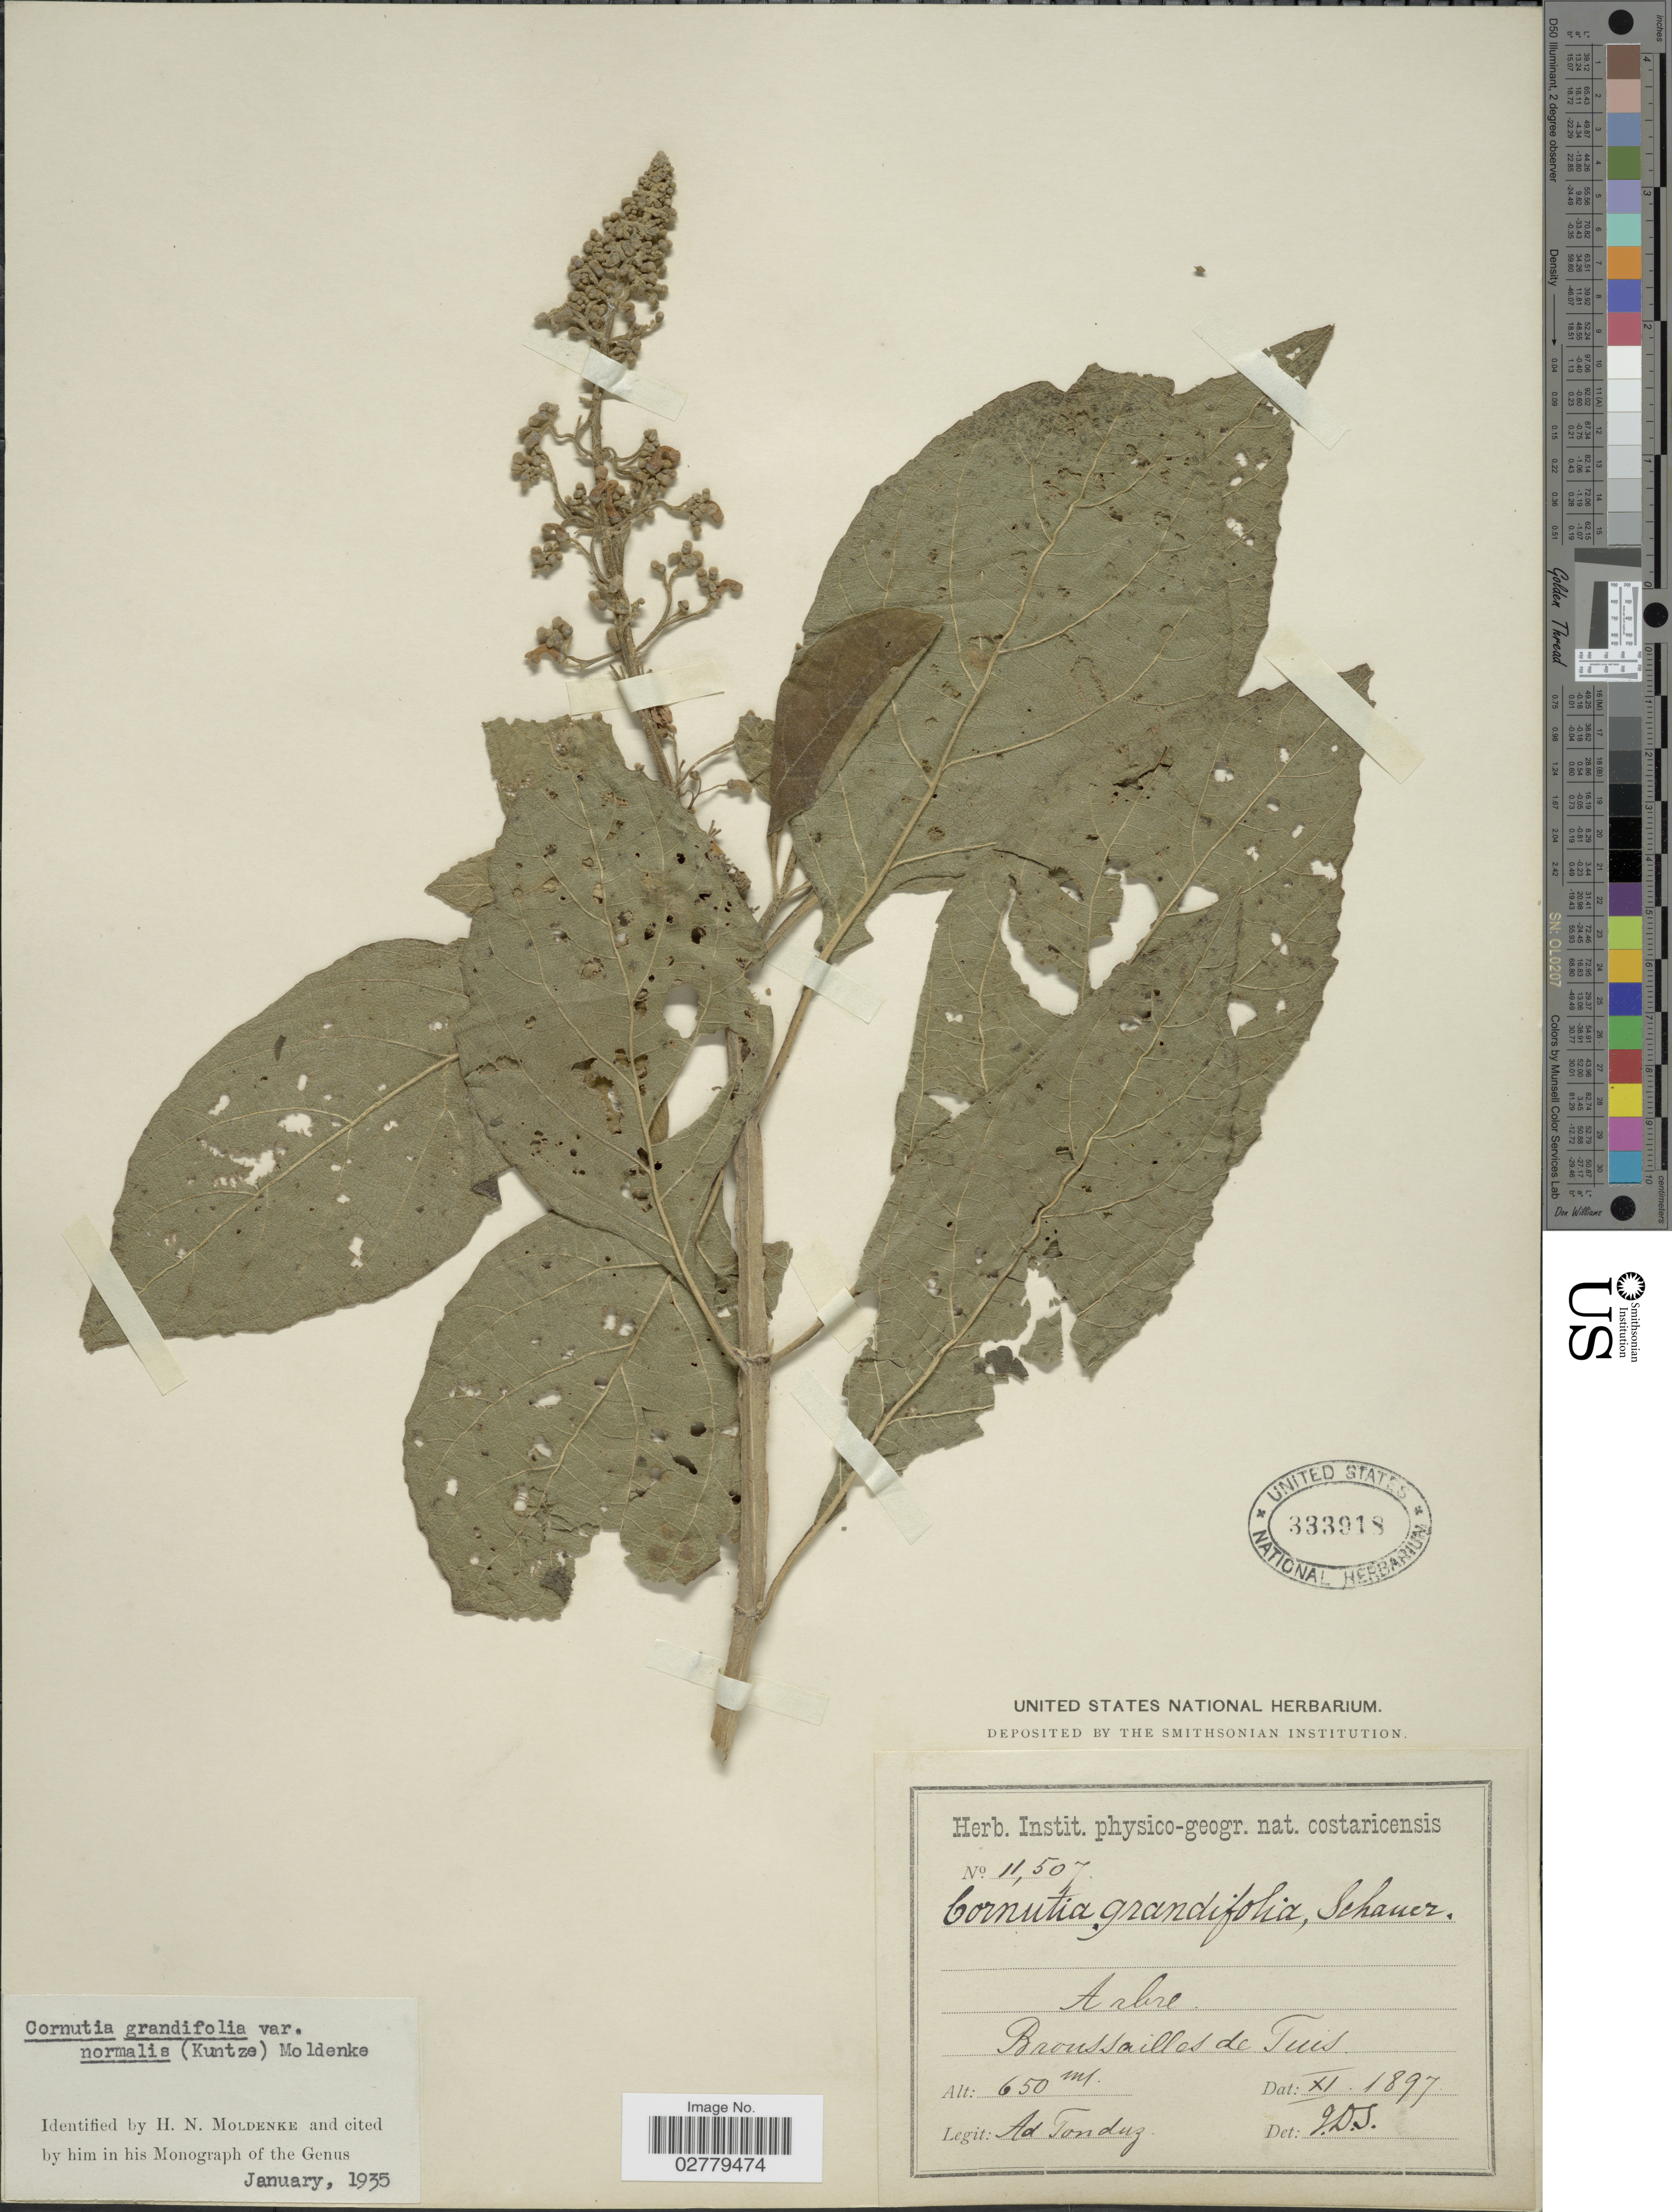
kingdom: Plantae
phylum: Tracheophyta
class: Magnoliopsida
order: Lamiales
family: Lamiaceae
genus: Cornutia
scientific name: Cornutia grandifolia var. normalis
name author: Moldenke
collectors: A. Tonduz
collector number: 11507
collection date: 1897-11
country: Costa Rica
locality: Broussailles de Tuis.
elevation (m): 650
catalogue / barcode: US 333918